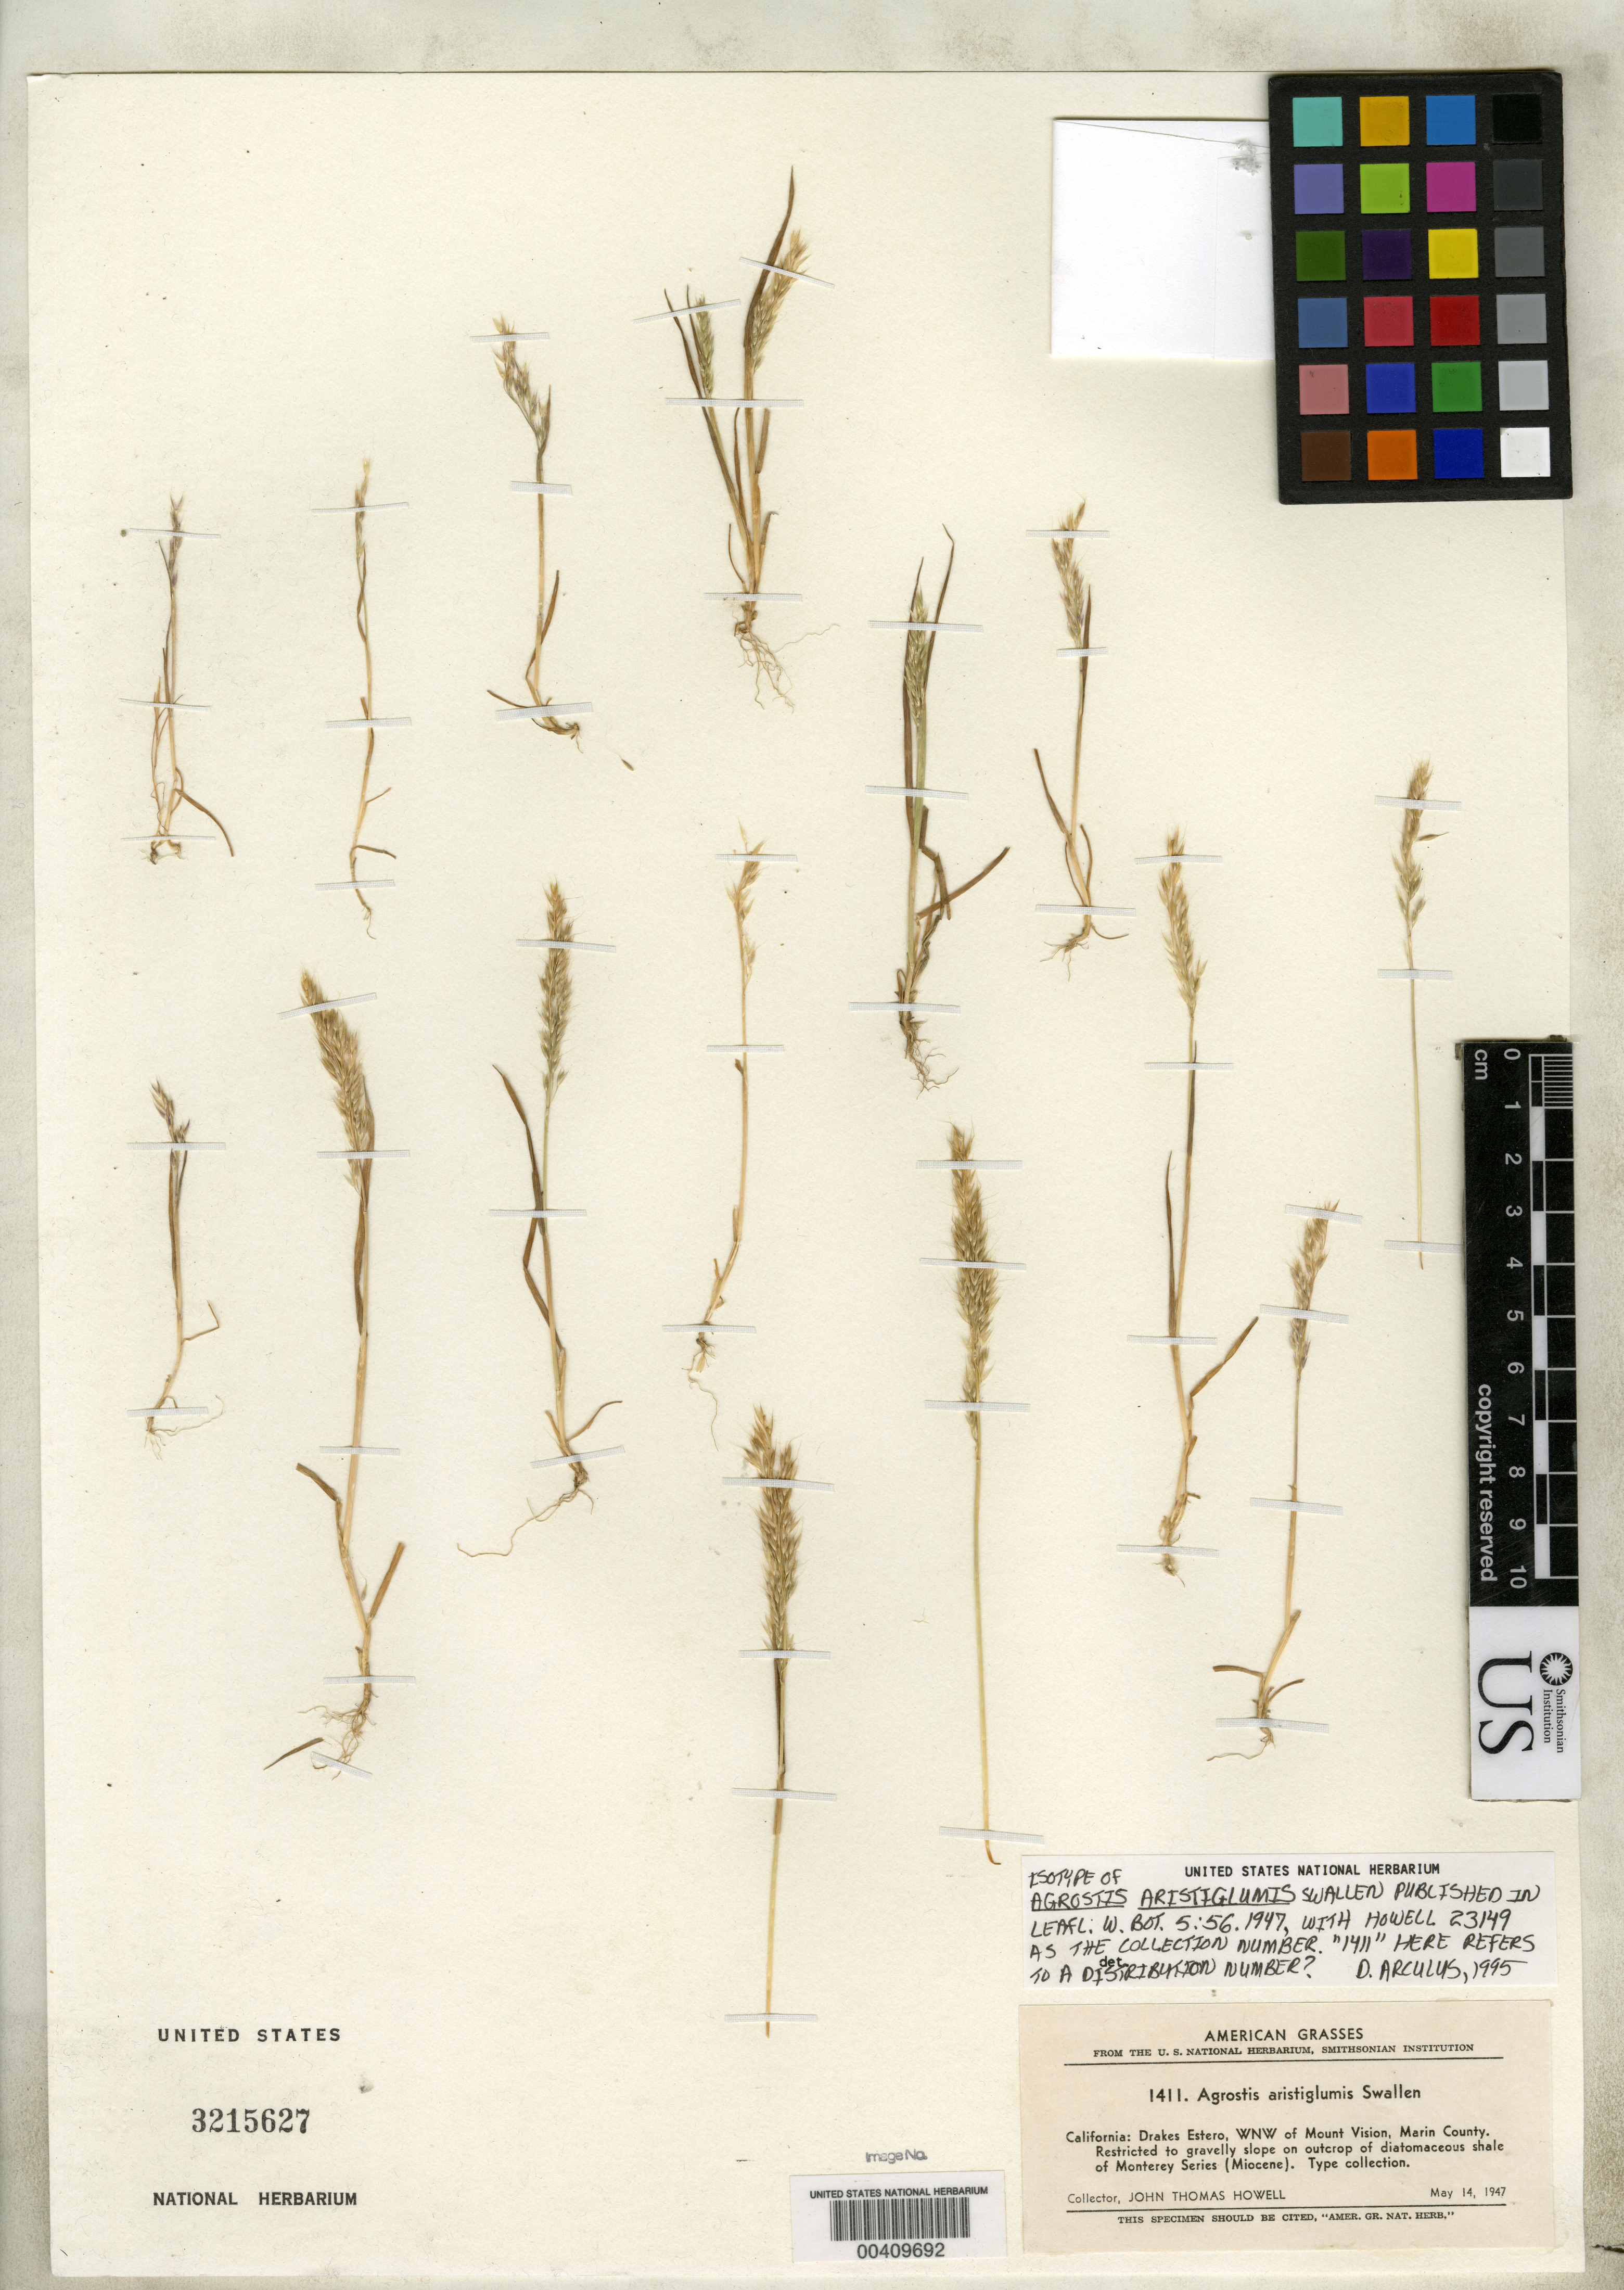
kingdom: Plantae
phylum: Tracheophyta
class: Liliopsida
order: Poales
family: Poaceae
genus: Agrostis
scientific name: Agrostis aristiglumis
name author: Swallen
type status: Isotype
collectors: J. T. Howell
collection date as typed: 14 May 1947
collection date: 1947-05-14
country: United States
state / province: California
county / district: Marin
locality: Drakes Estero, WNW of Mount Vision.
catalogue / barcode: US 3215627